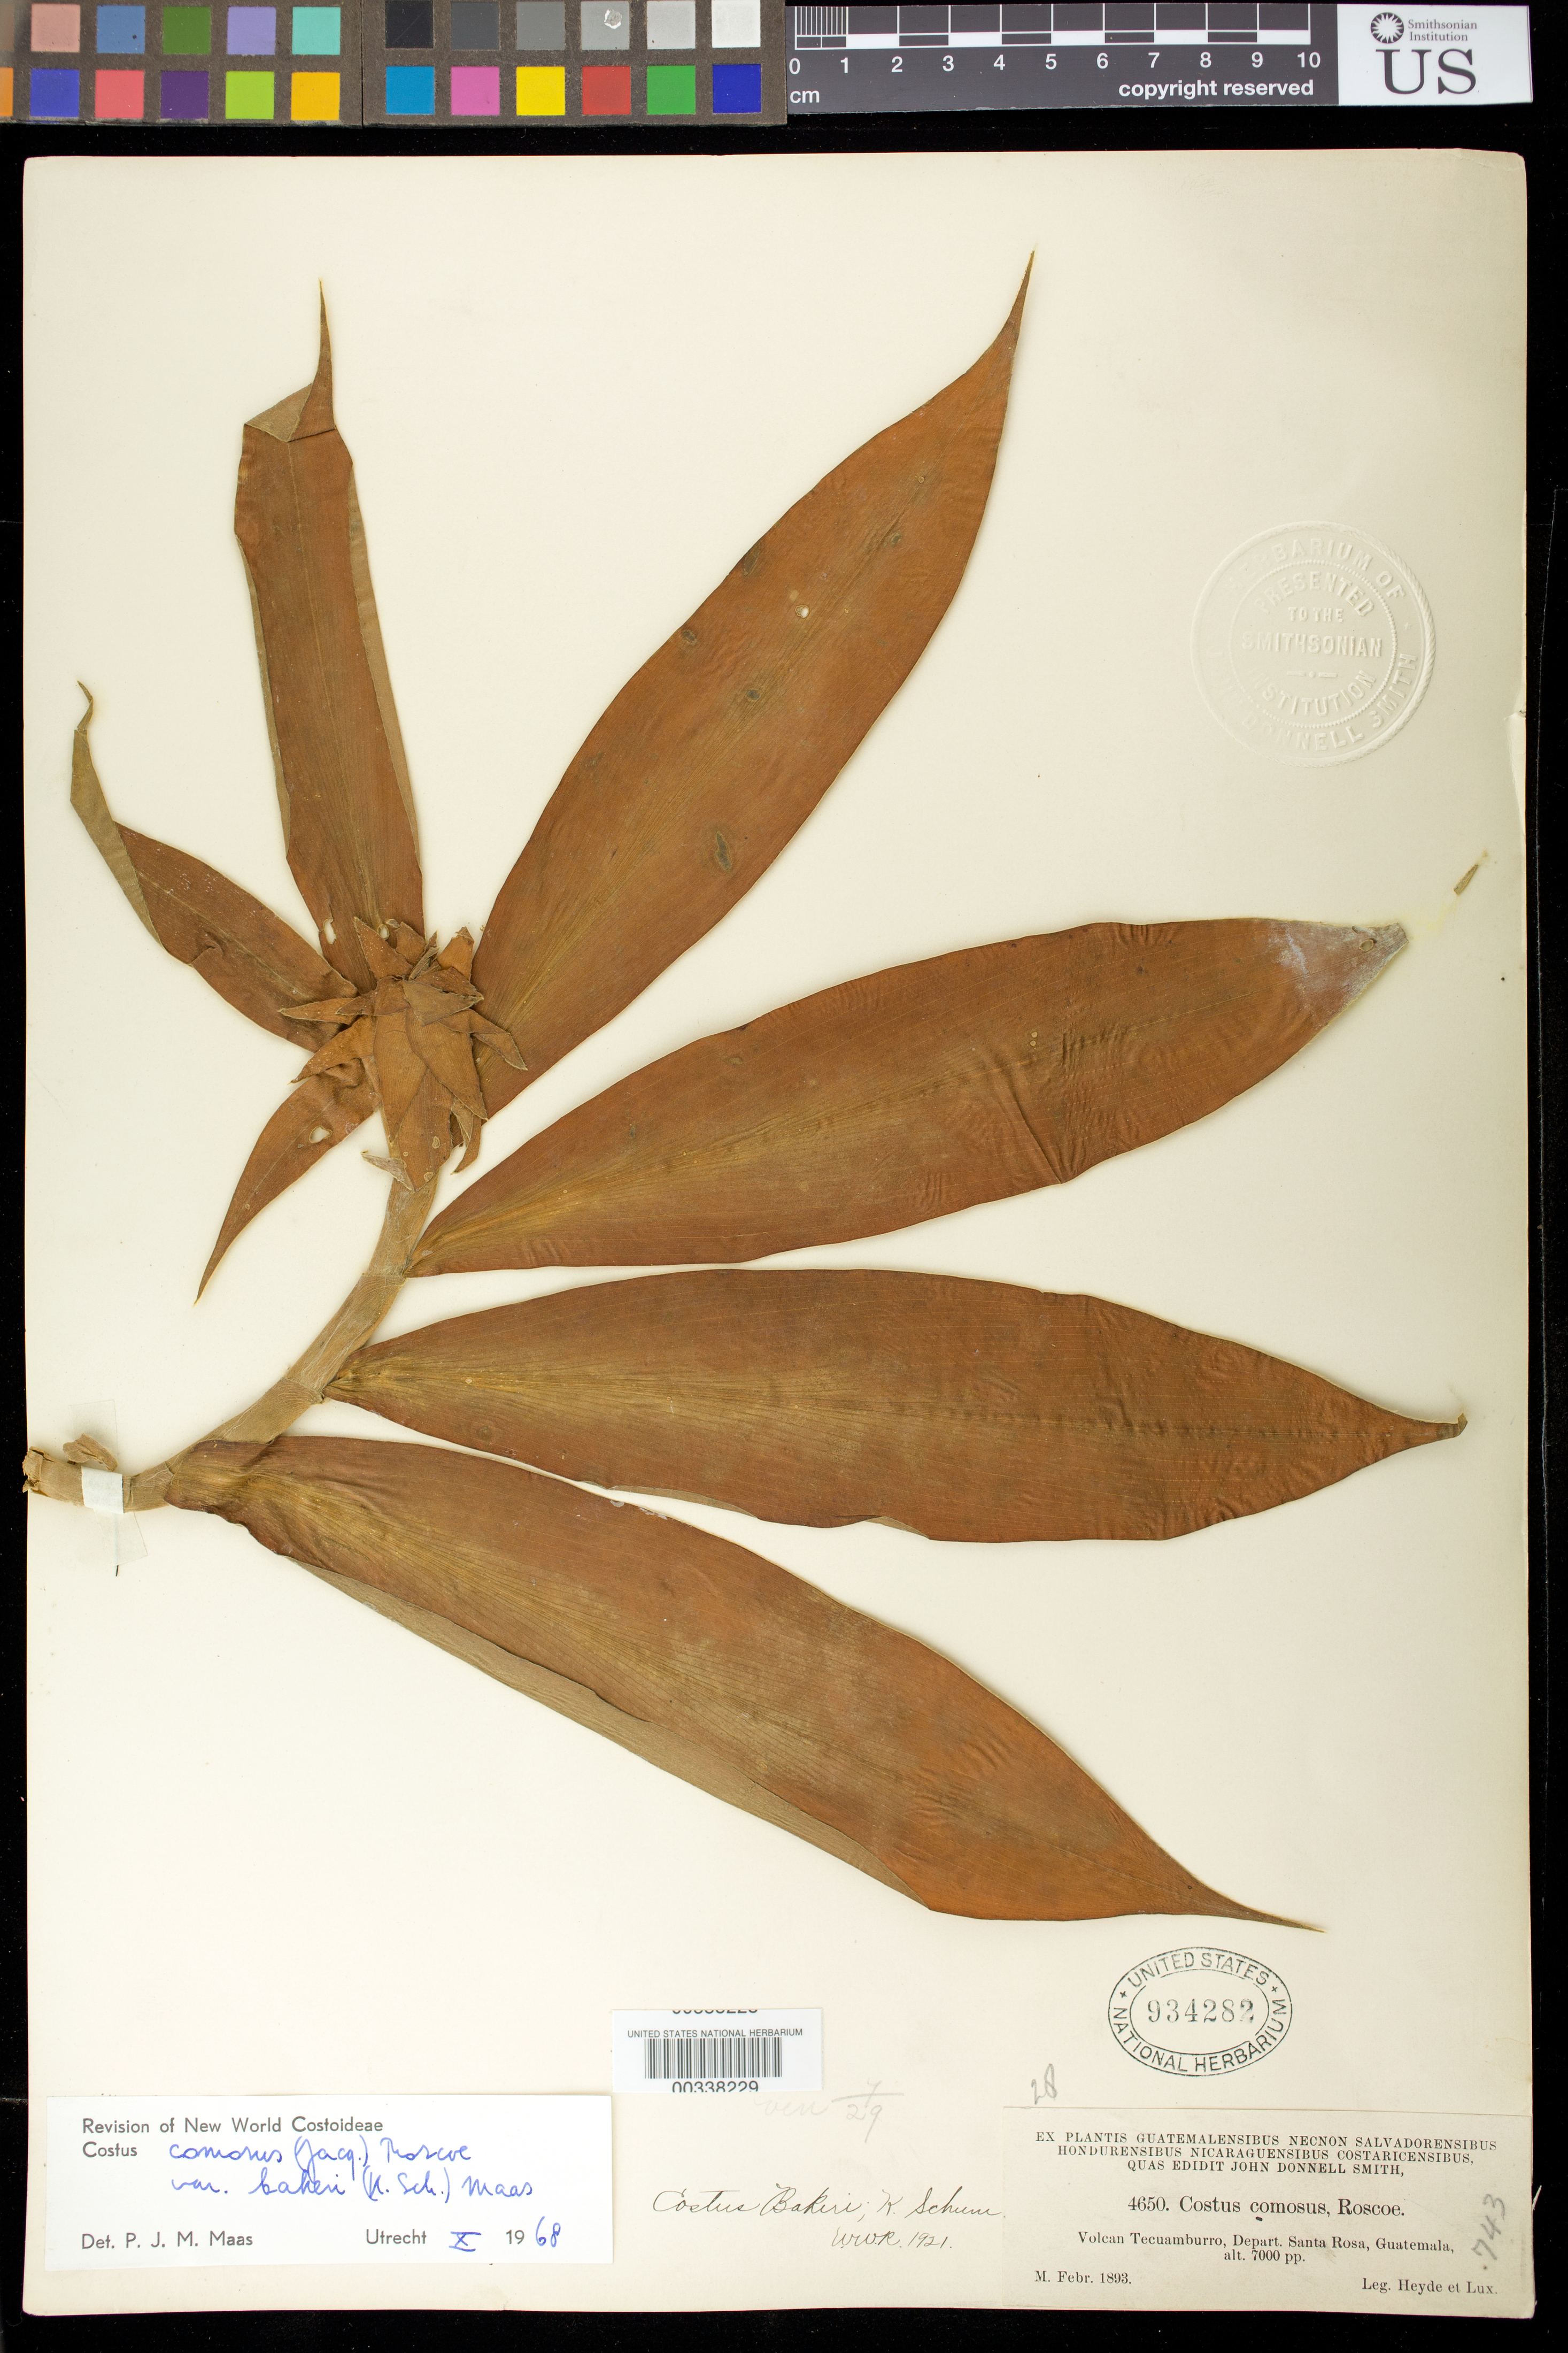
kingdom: Plantae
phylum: Tracheophyta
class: Liliopsida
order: Zingiberales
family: Costaceae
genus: Costus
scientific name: Costus comosus var. bakeri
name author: (K. Schum.) Maas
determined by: Maas, Paul J. M.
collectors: E. T. Heyde & E. Lux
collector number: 4650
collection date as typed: Feb 1893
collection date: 1893-02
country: Guatemala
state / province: Santa Rosa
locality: Volcan Tecuamburro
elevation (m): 2134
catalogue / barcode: US 934282